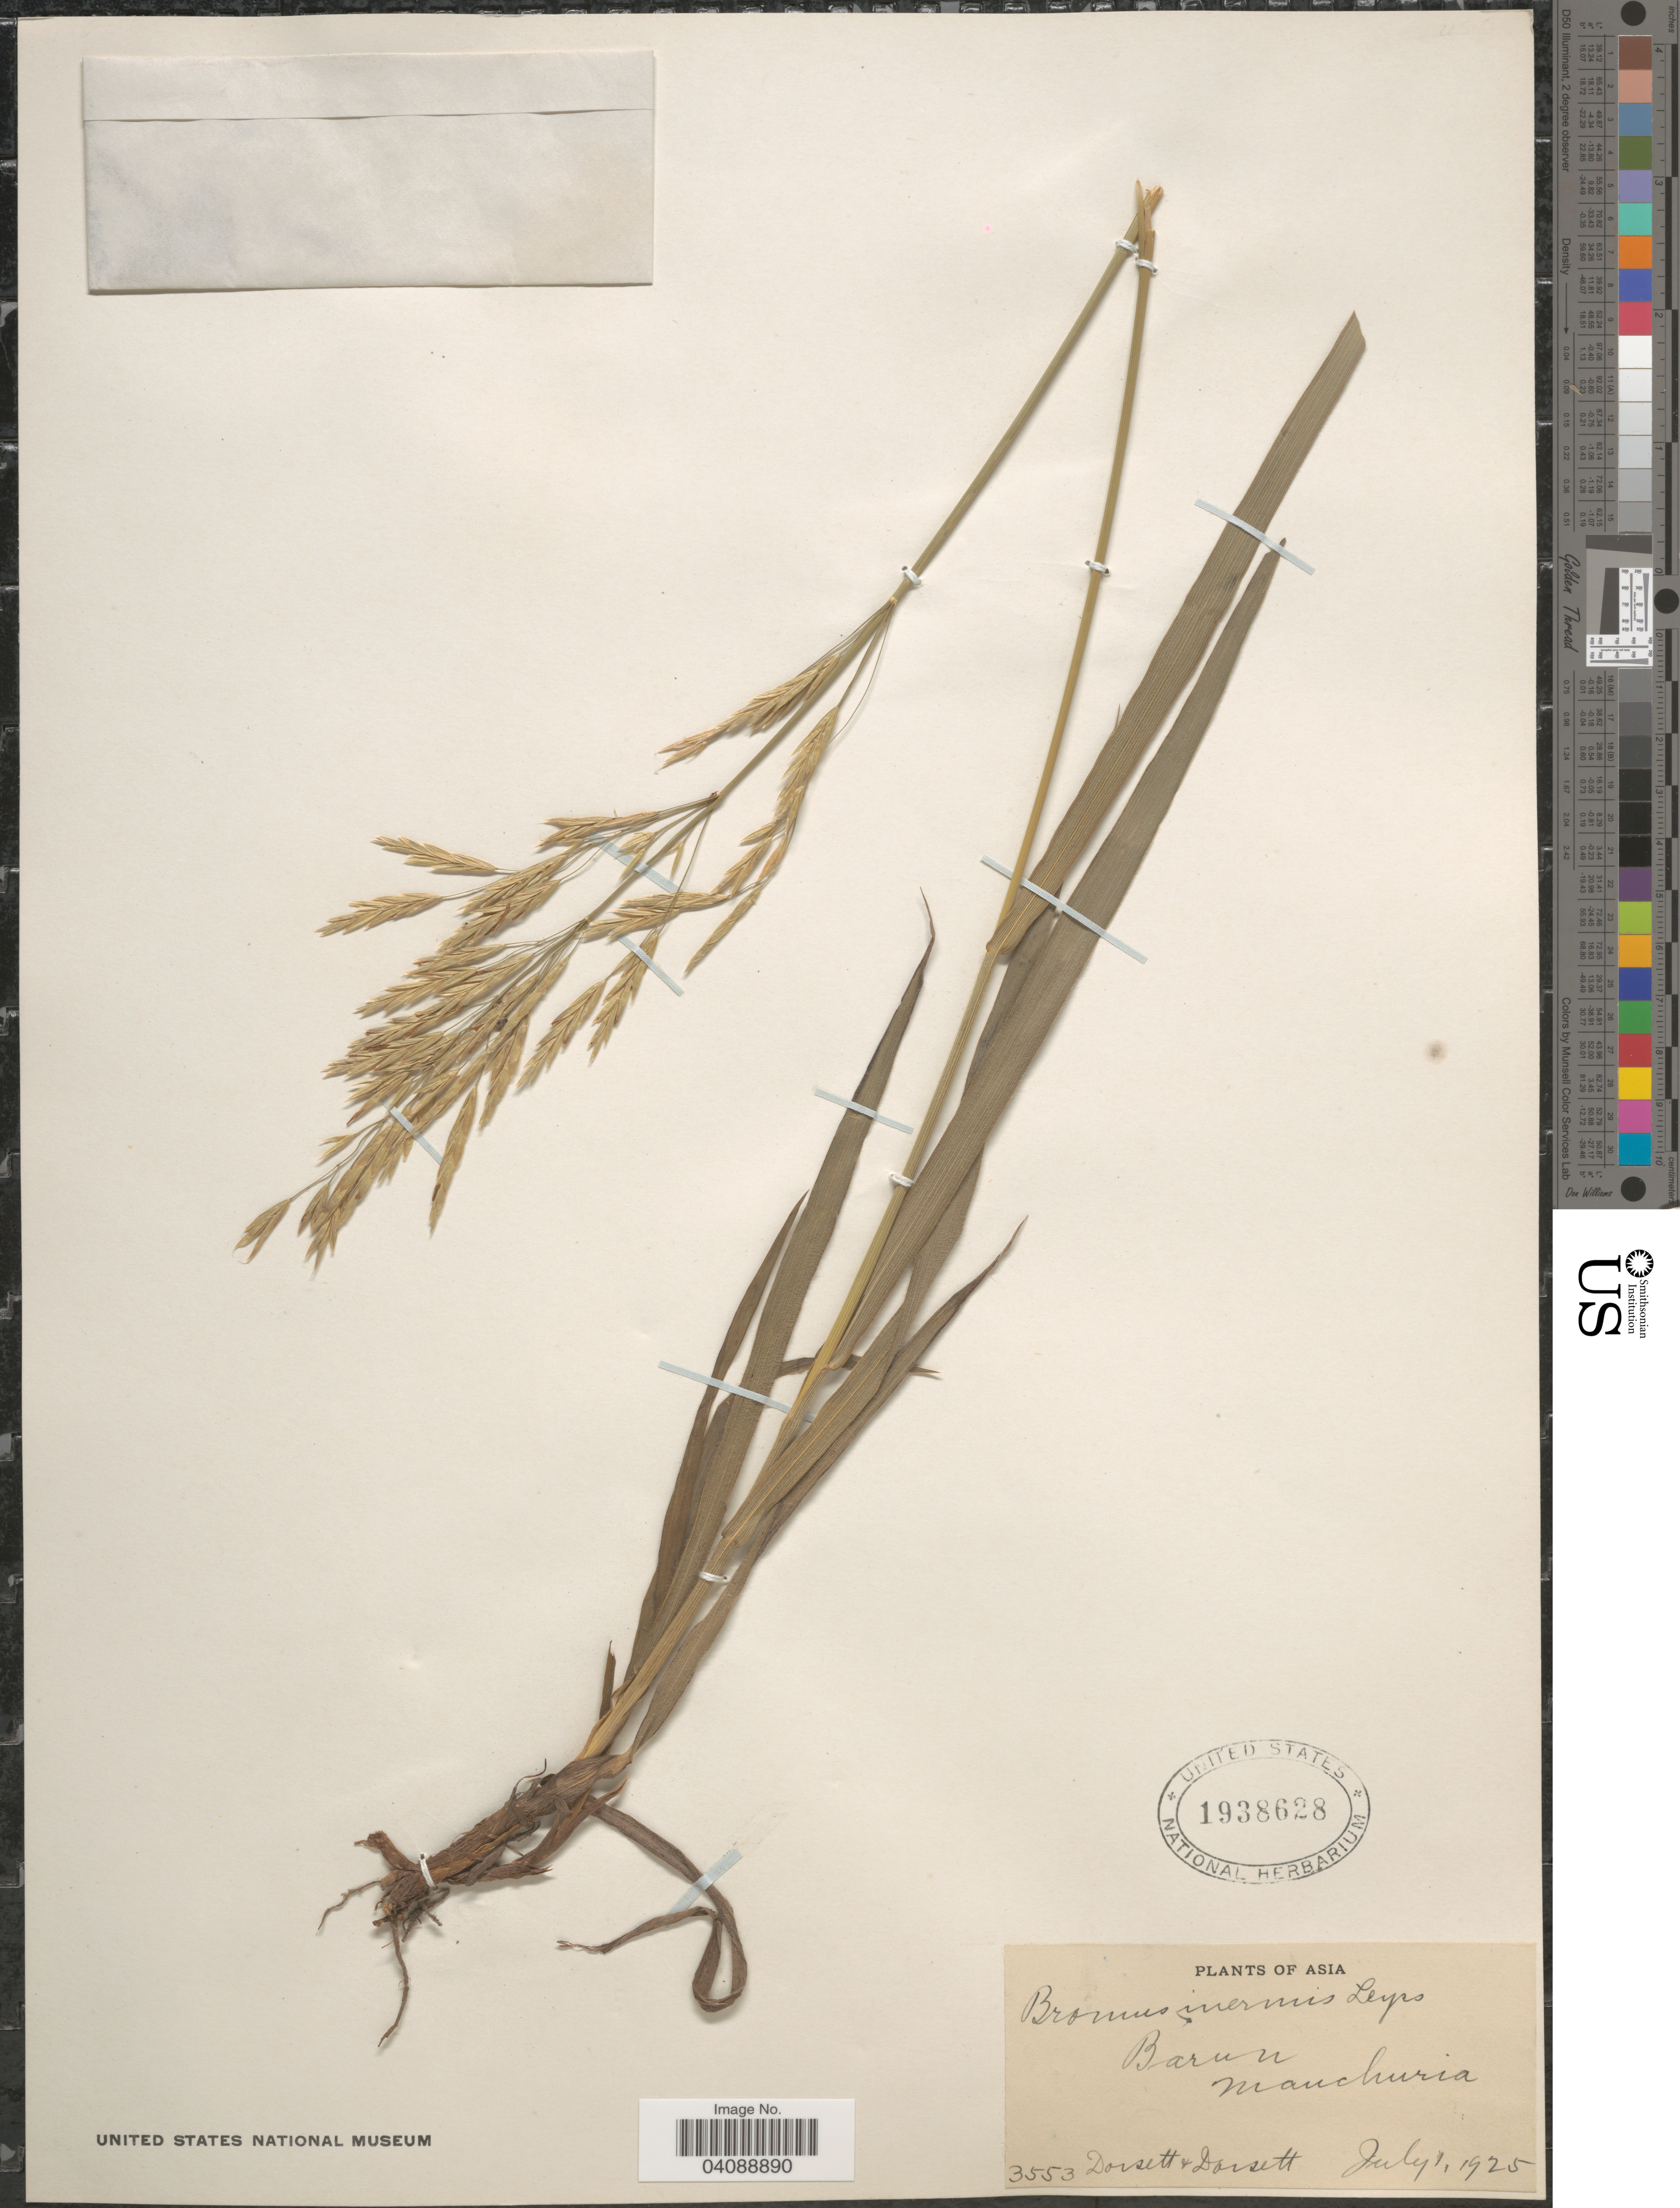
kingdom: Plantae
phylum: Tracheophyta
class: Liliopsida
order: Poales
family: Poaceae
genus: Bromus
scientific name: Bromus inermis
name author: Leyss.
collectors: -- Dorsett & Dorsett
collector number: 3553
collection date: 1925-07-01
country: China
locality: Asia. Barun. Manchuria.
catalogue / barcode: US 1938628